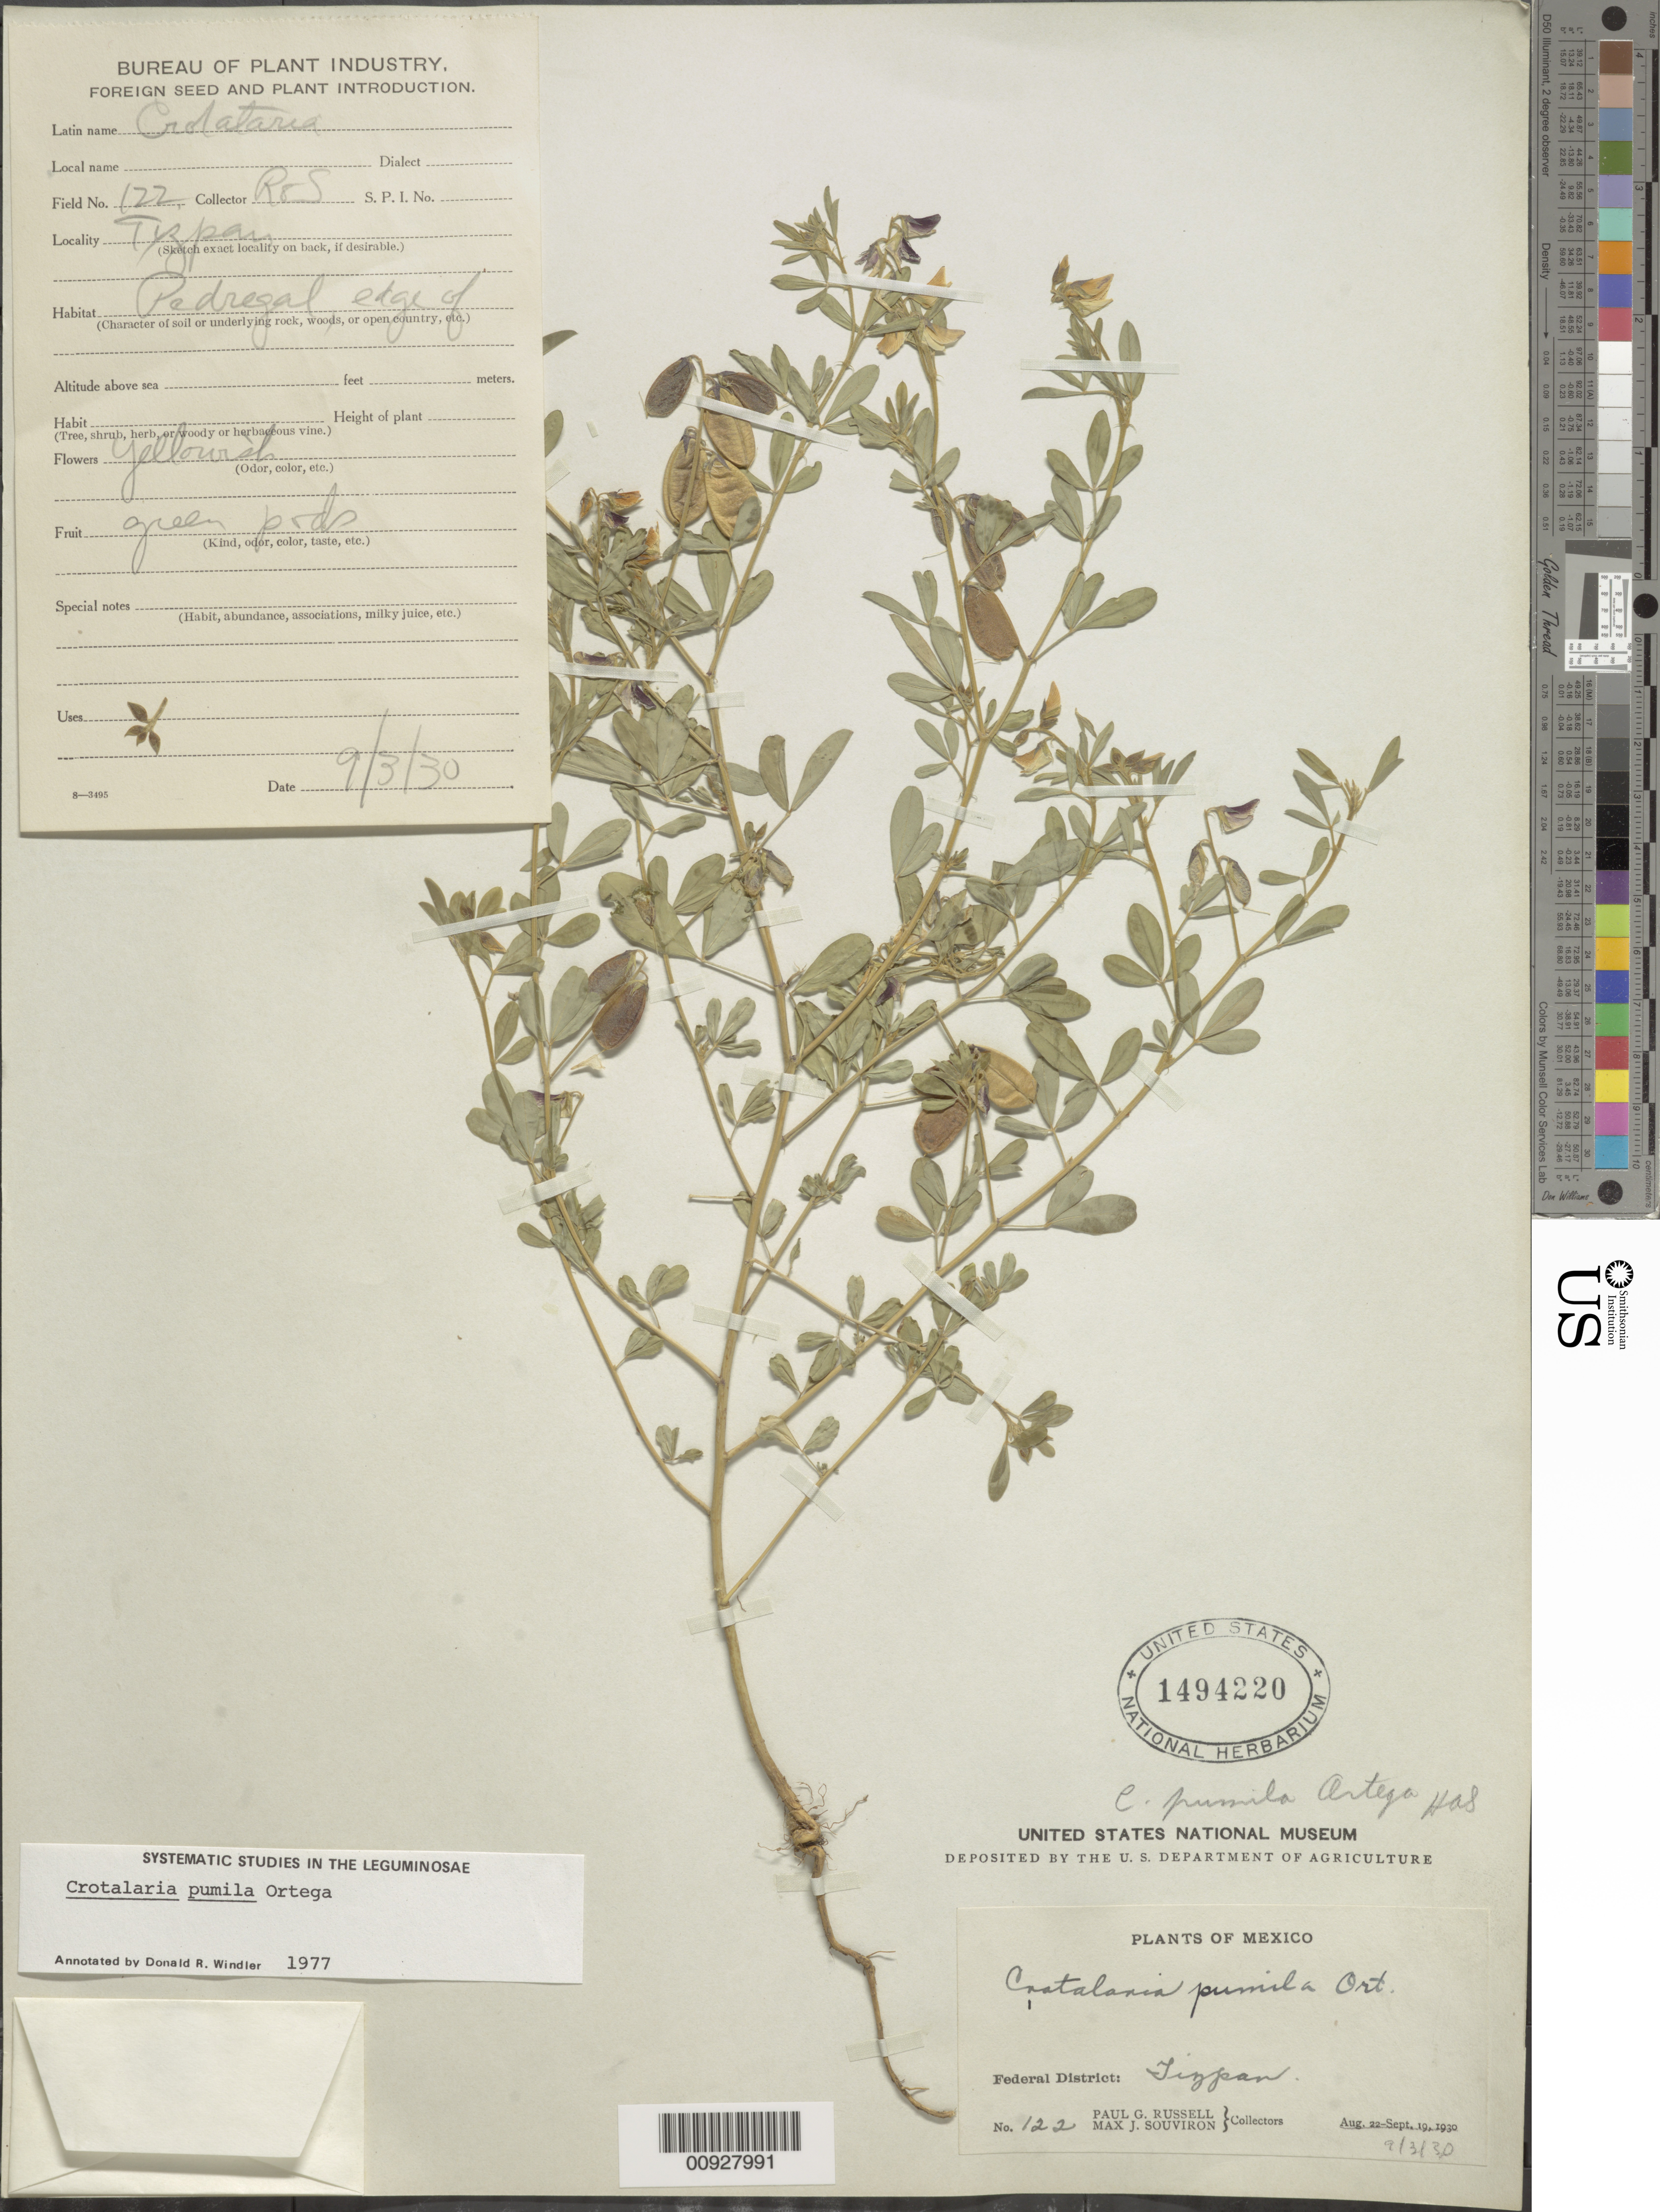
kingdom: Plantae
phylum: Tracheophyta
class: Magnoliopsida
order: Fabales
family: Fabaceae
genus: Crotalaria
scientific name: Crotalaria pumila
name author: Ortega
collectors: P. G. Russell & M. J. Souviron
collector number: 122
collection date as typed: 03 Sep 1930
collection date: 1930-09-03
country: Mexico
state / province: Distrito Federal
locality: Federal District: Tizpan (Check! possibly Tizapan).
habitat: Pedregal, edge of.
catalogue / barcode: US 1494220